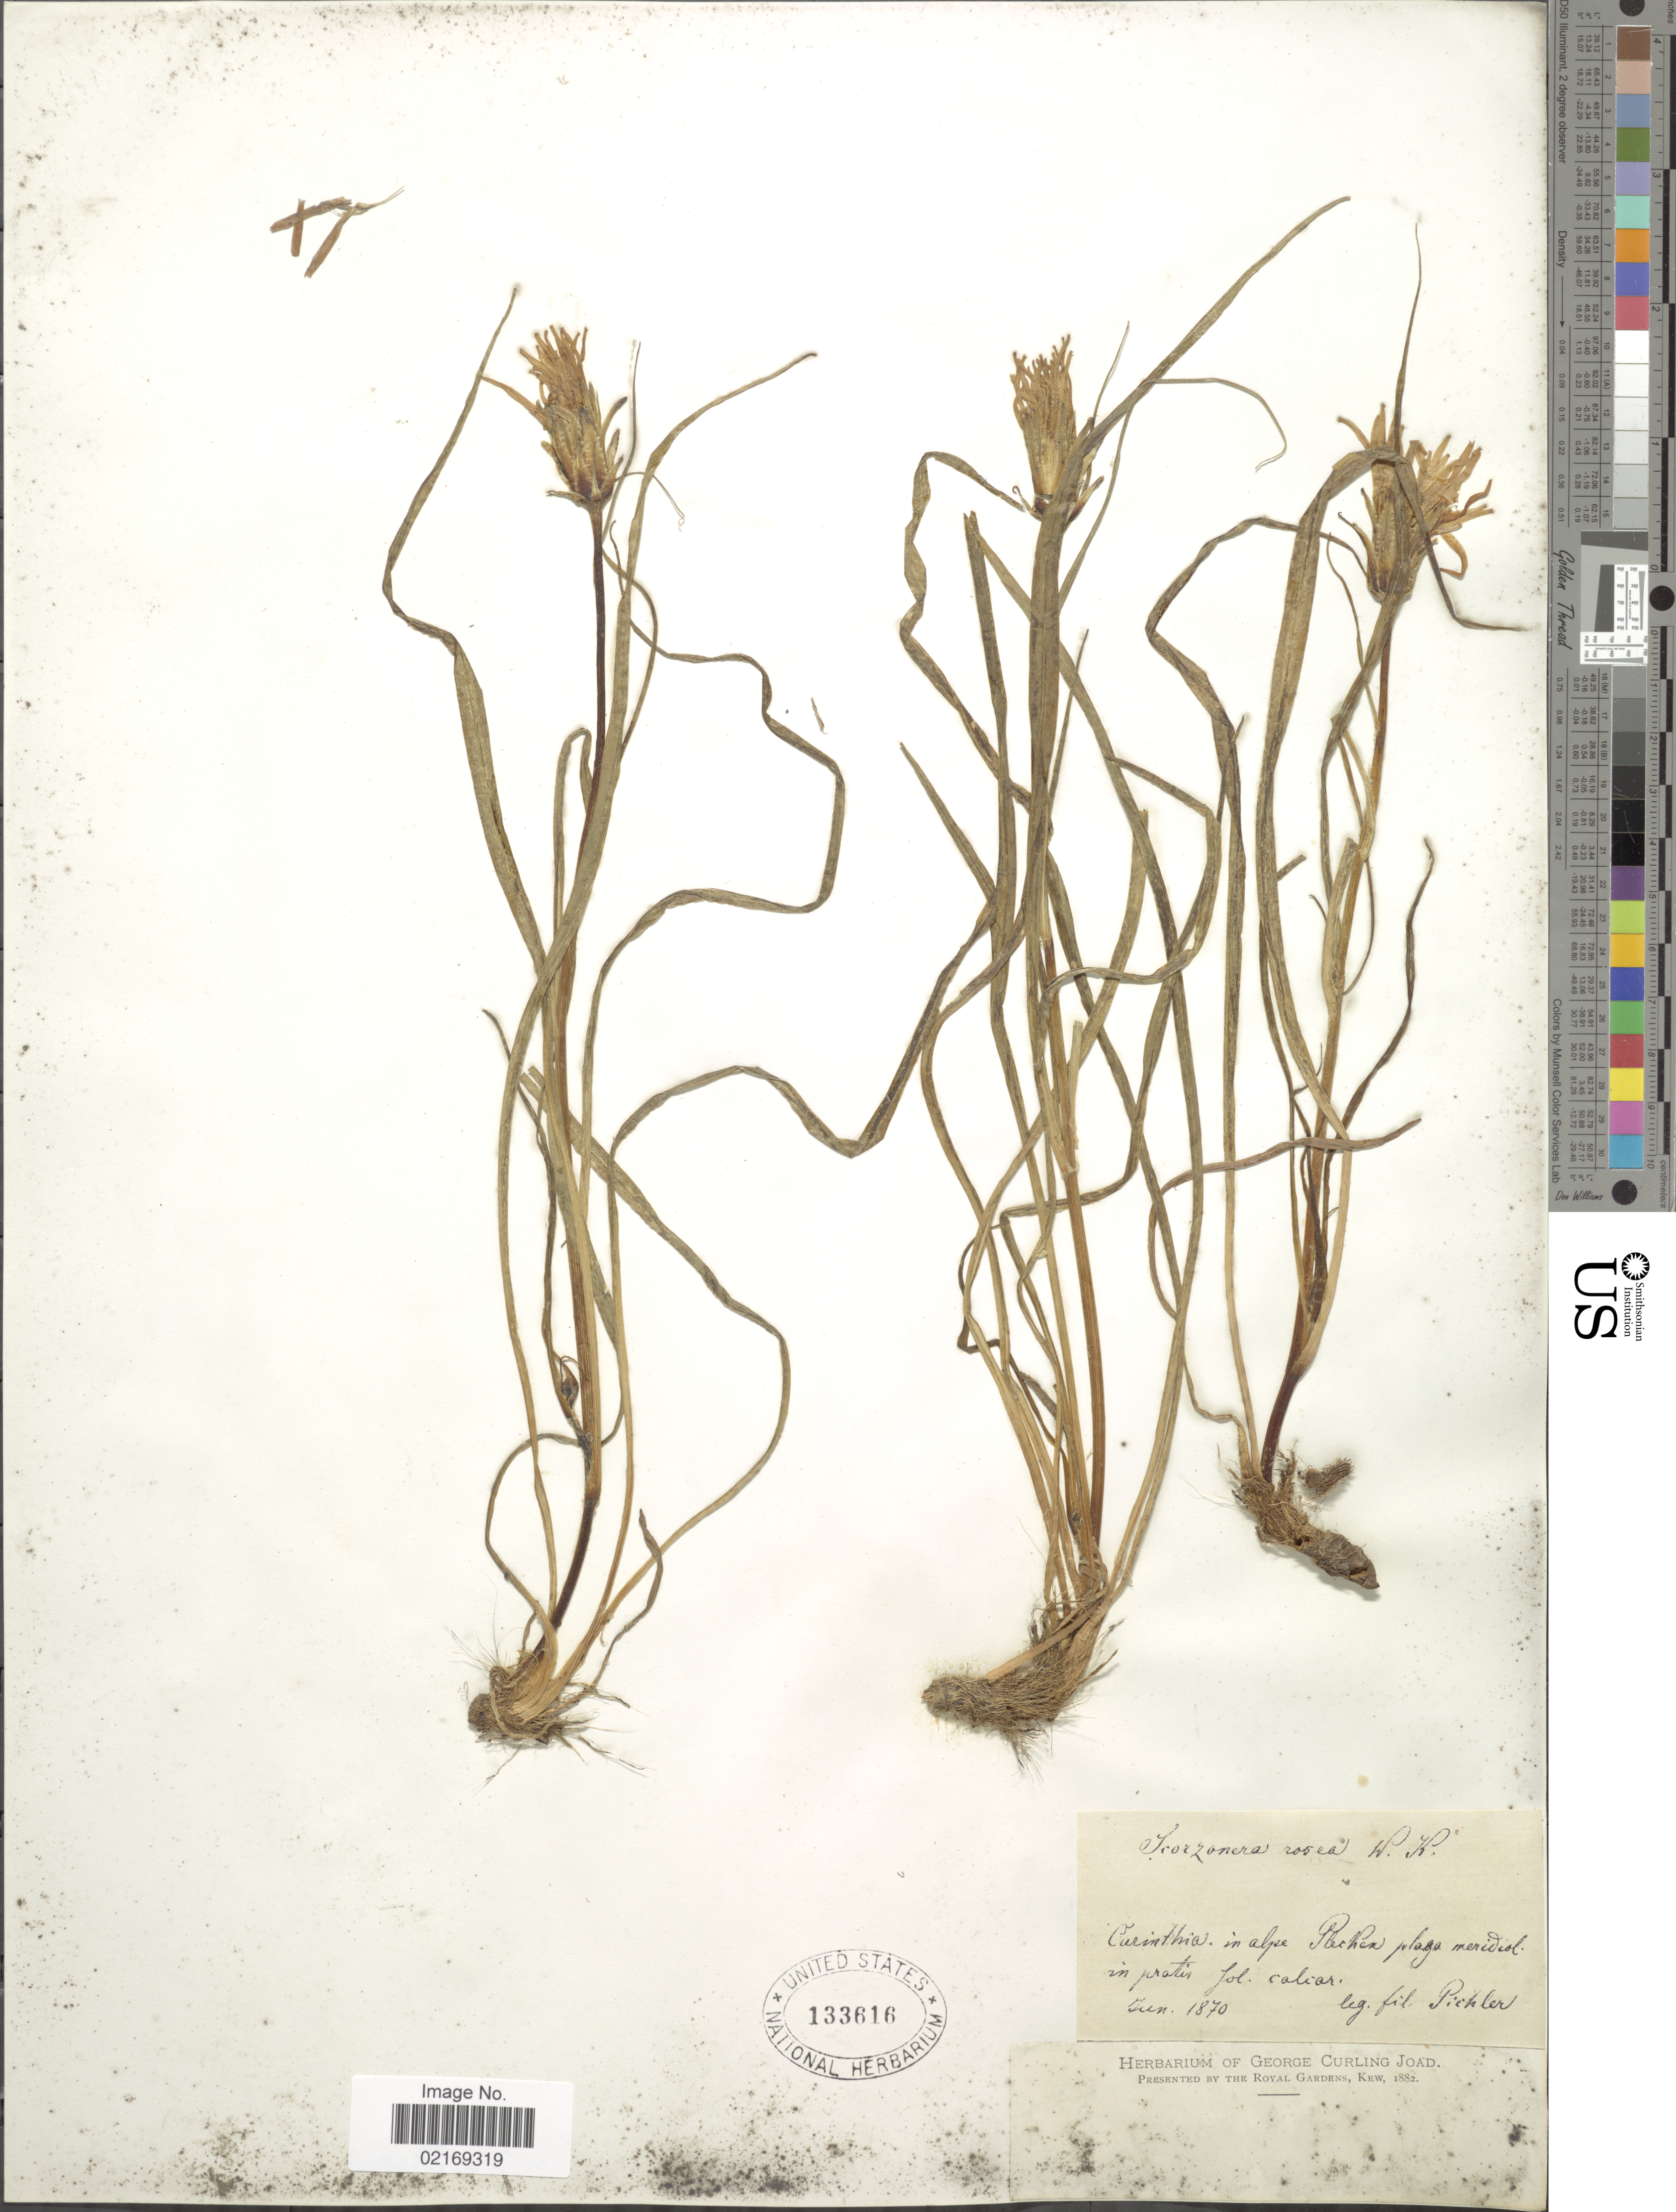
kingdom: Plantae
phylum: Tracheophyta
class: Magnoliopsida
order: Asterales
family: Asteraceae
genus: Podospermum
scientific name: Podospermum roseum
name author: (Waldst. & Kit.) Gemeinholzer & Greuter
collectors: Pichler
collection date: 1870-06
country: Austria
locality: Carinthia, i alpe Plecher plaga meridiol. in pratis fol calcar. [interpreted]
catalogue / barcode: US 133616